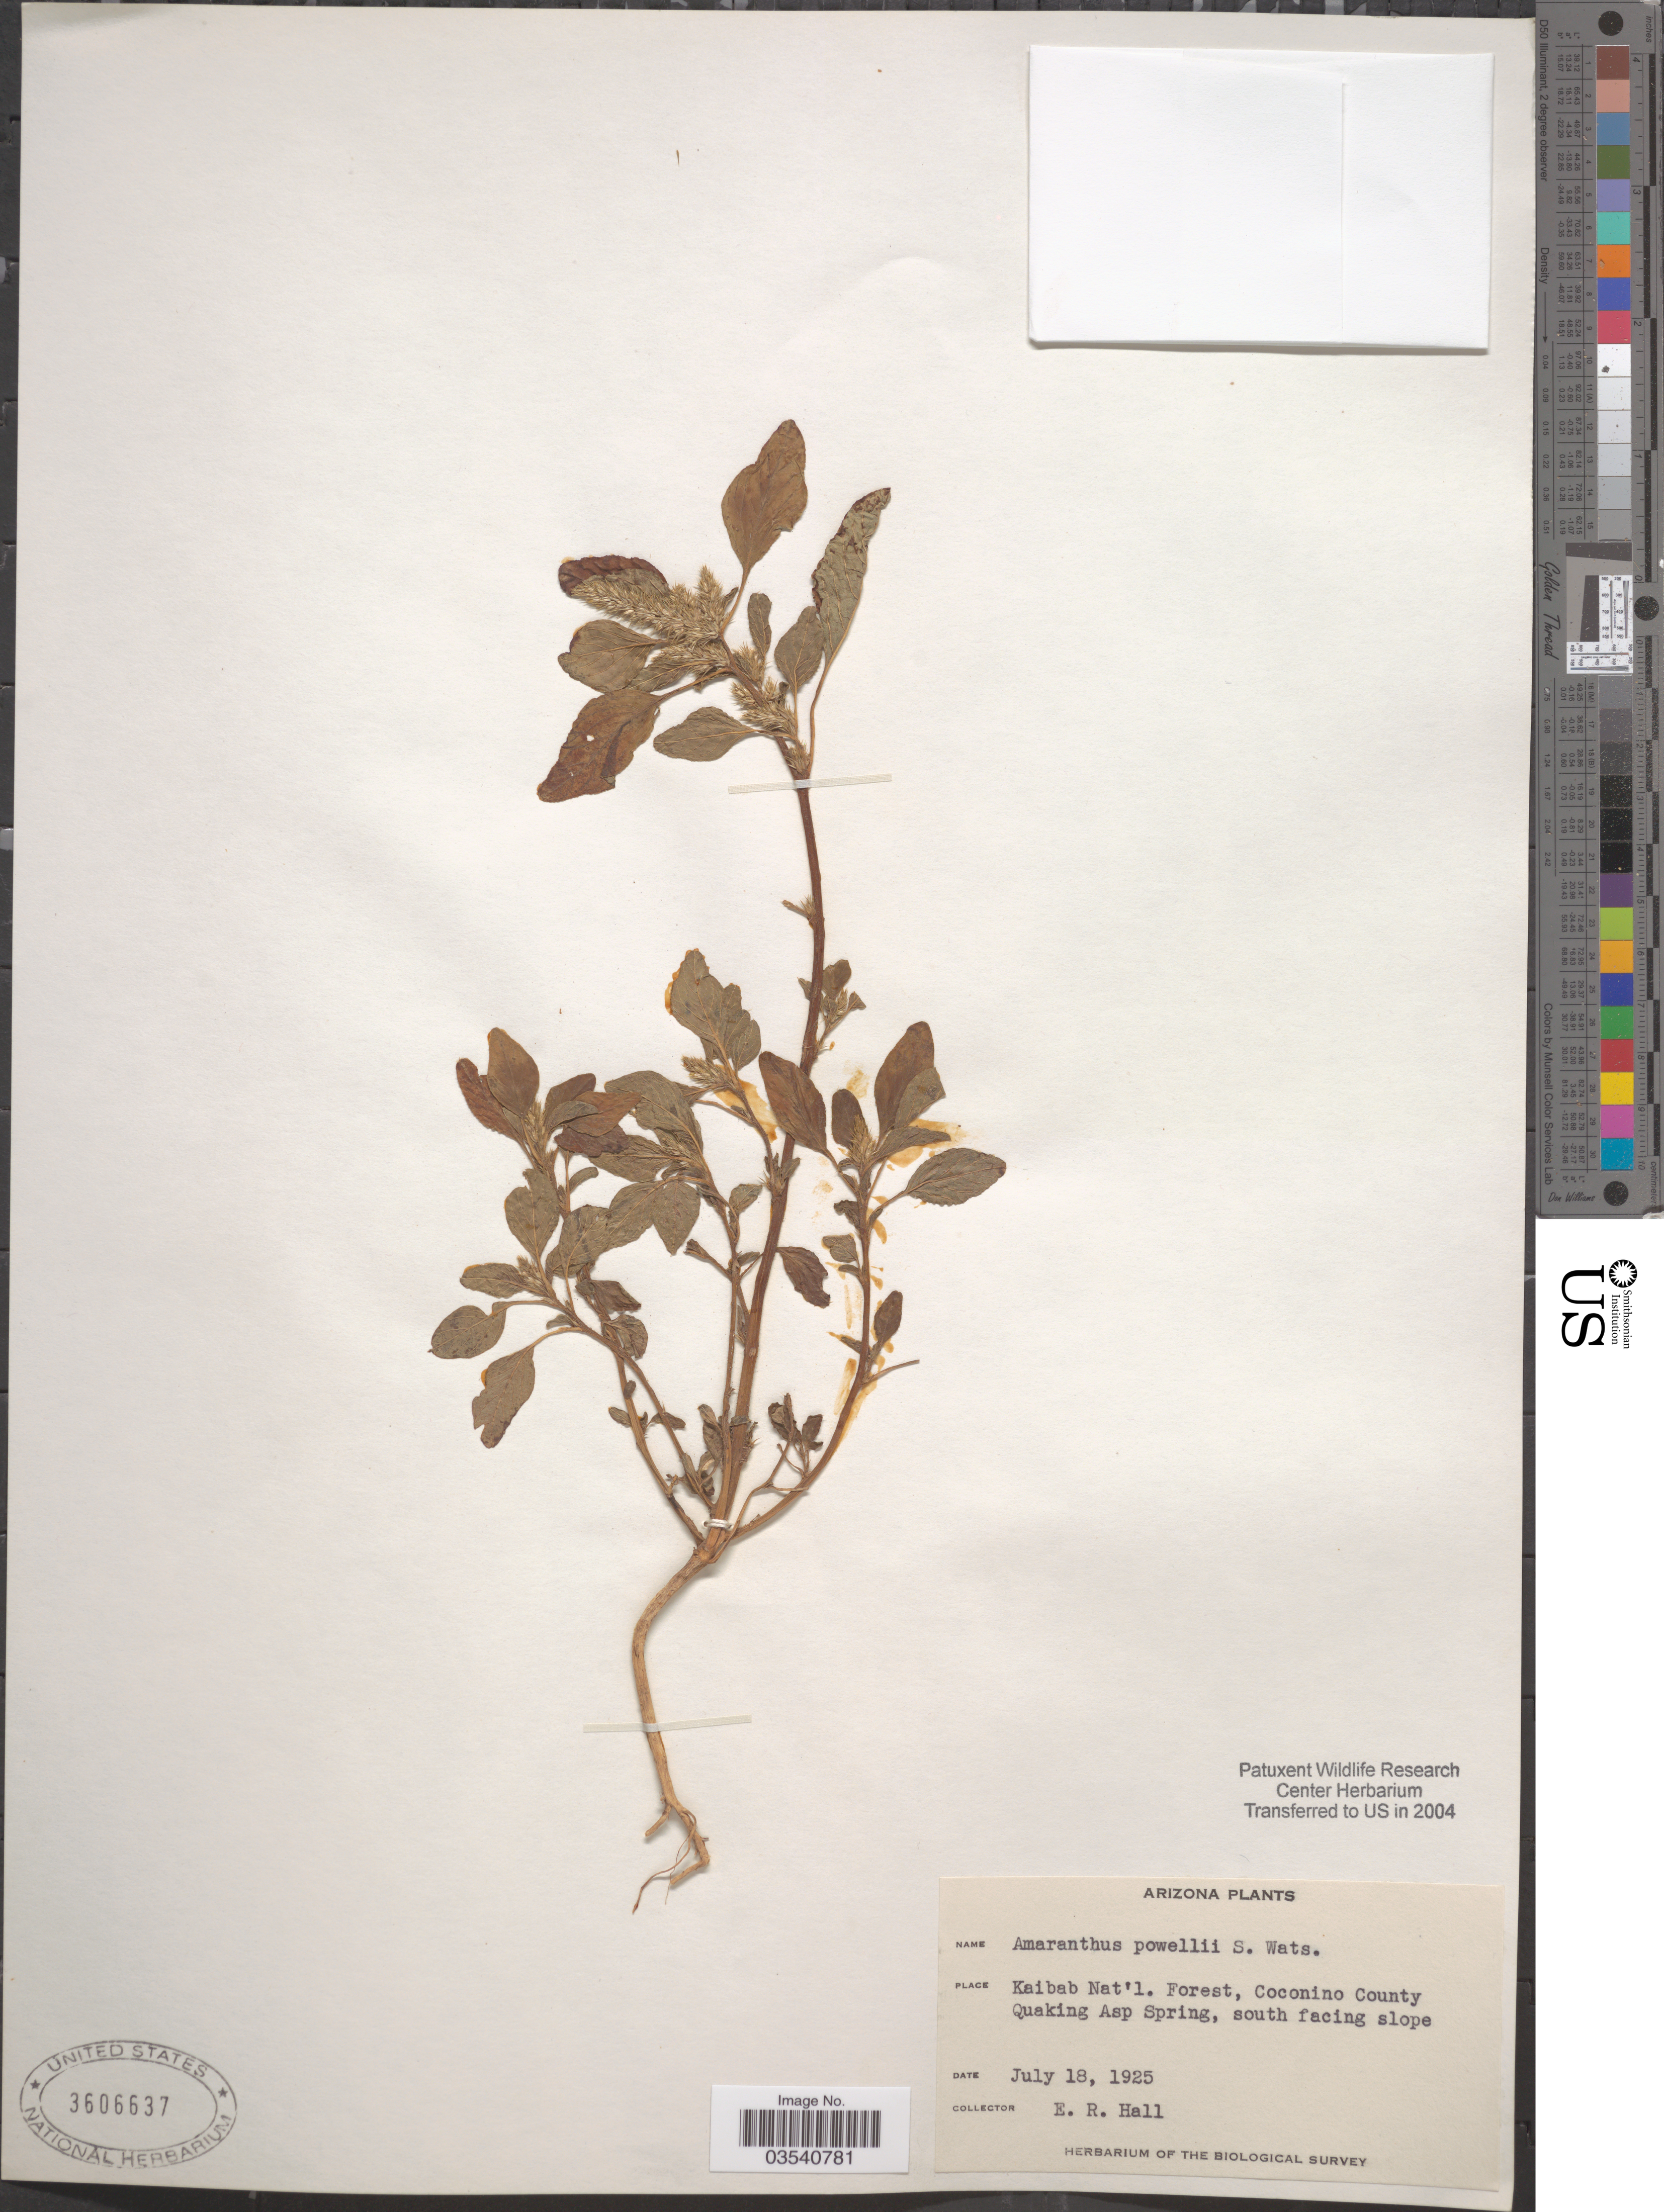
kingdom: Plantae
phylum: Tracheophyta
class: Magnoliopsida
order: Caryophyllales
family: Amaranthaceae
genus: Amaranthus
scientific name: Amaranthus powellii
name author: S. Watson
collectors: E. Hall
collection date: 1925-07-18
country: United States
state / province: Arizona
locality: Kaibab Nat'l. Forest, Coconino County Quaking Asp Spring, south facing slope.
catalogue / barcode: US 3606637